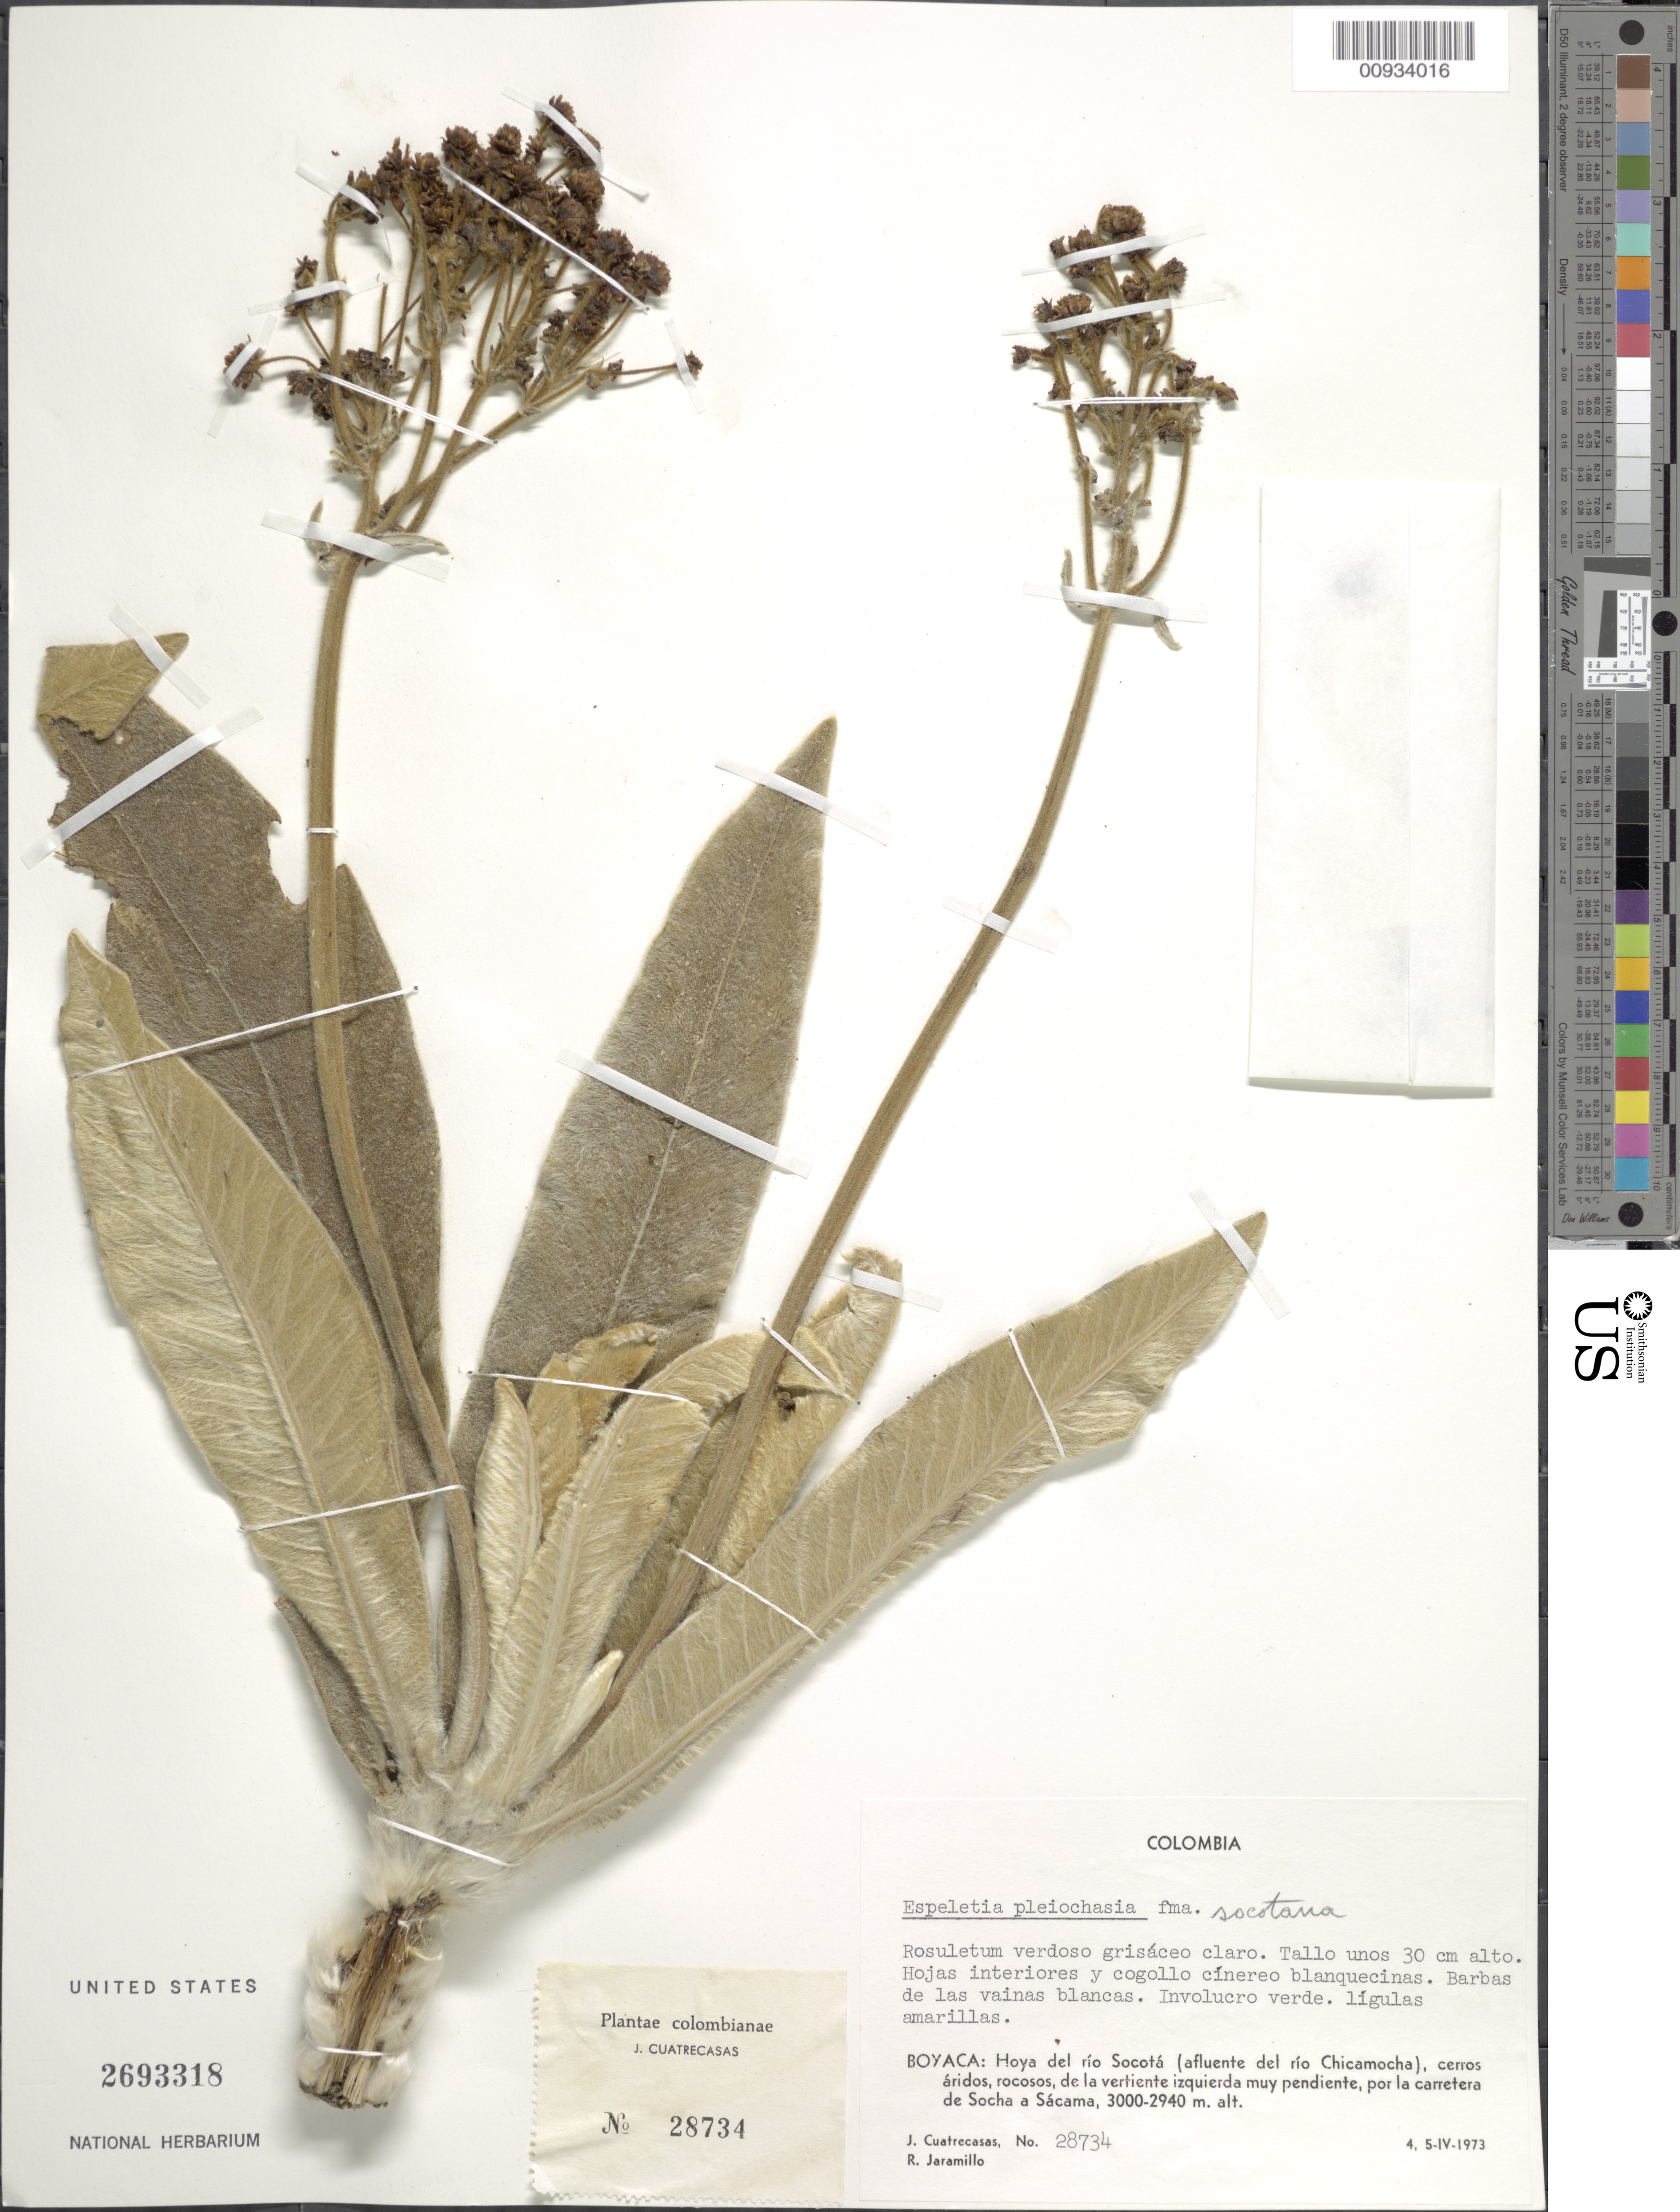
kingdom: Plantae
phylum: Tracheophyta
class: Magnoliopsida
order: Asterales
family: Asteraceae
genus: Espeletiopsis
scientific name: Espeletiopsis pleichasia var. socotana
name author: Cuatrec.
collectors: J. Cuatrecasas & R. Jaramillo M.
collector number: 28734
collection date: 1973-04-04/1973-04-05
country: Colombia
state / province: Boyacá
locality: Hoya del rio Socota (afluente del rio Chicamocha), por la carretera de Socha a Sacama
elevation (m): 2940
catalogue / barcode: US 2693318